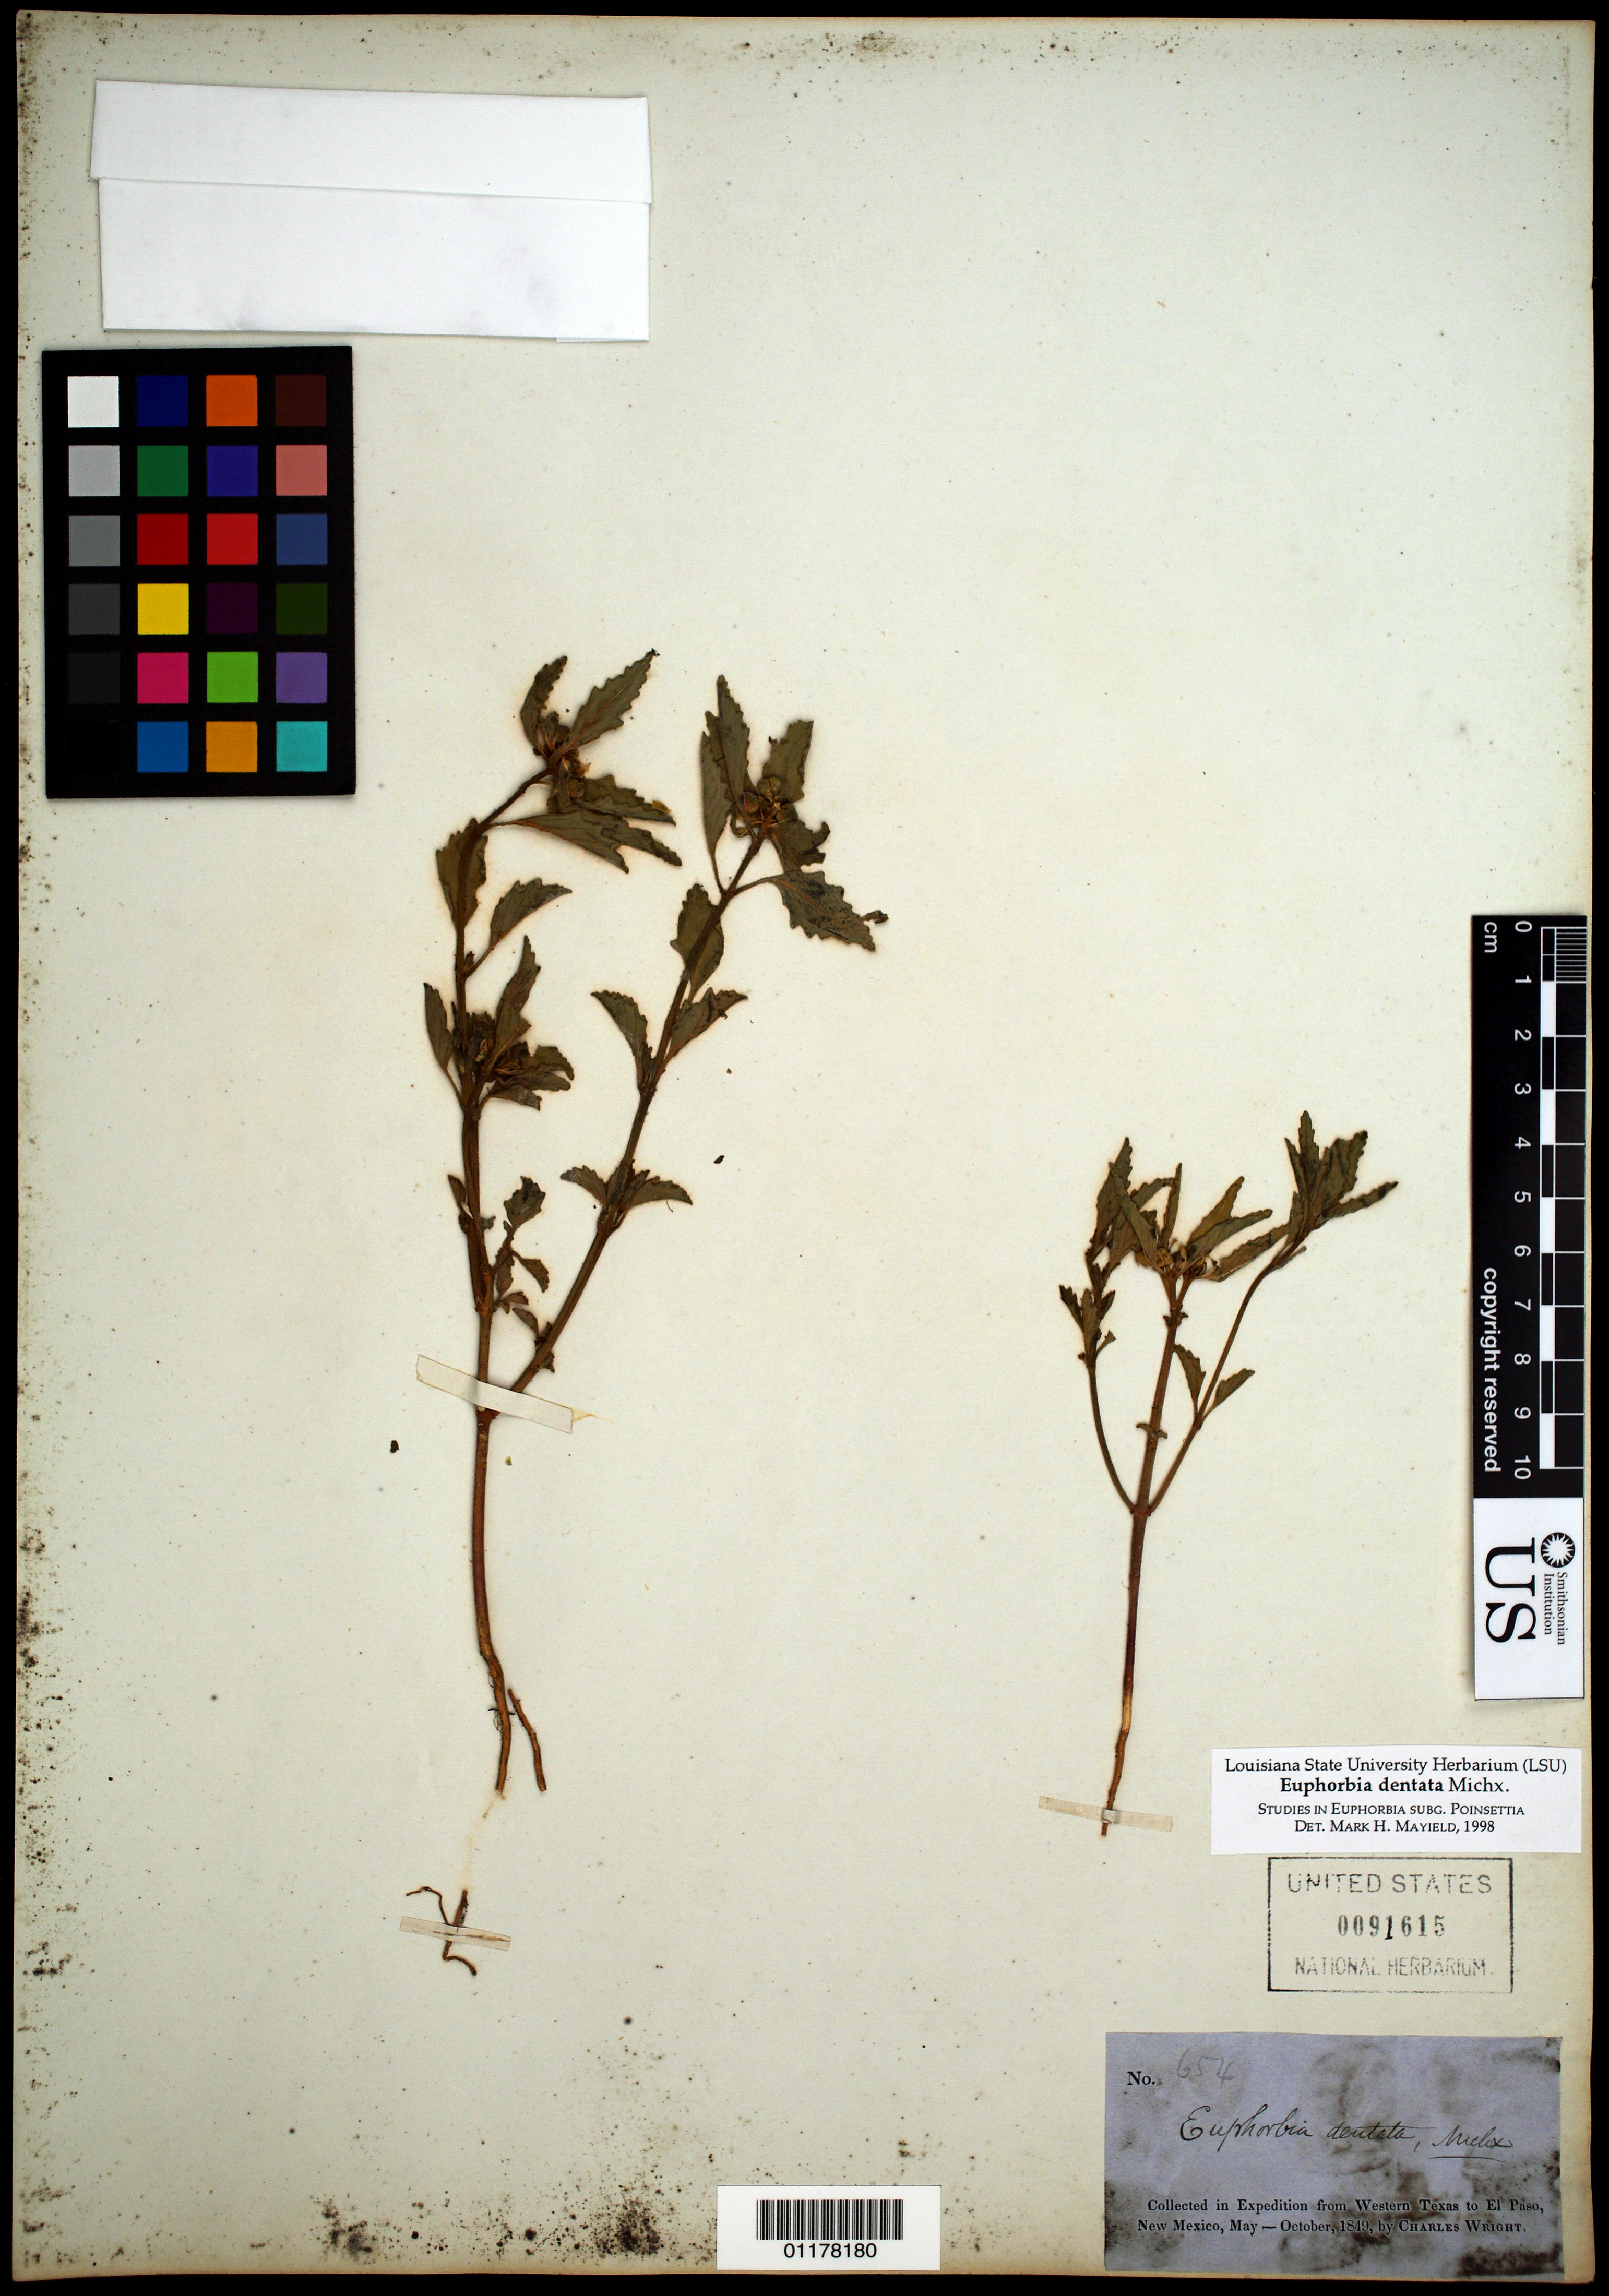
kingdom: Plantae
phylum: Tracheophyta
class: Magnoliopsida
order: Malpighiales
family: Euphorbiaceae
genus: Euphorbia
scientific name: Euphorbia dentata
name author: Michx.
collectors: C. Wright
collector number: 654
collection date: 1849-05/1849-10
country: United States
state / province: New Mexico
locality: Western Texas to El Paso.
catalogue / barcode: US 91615